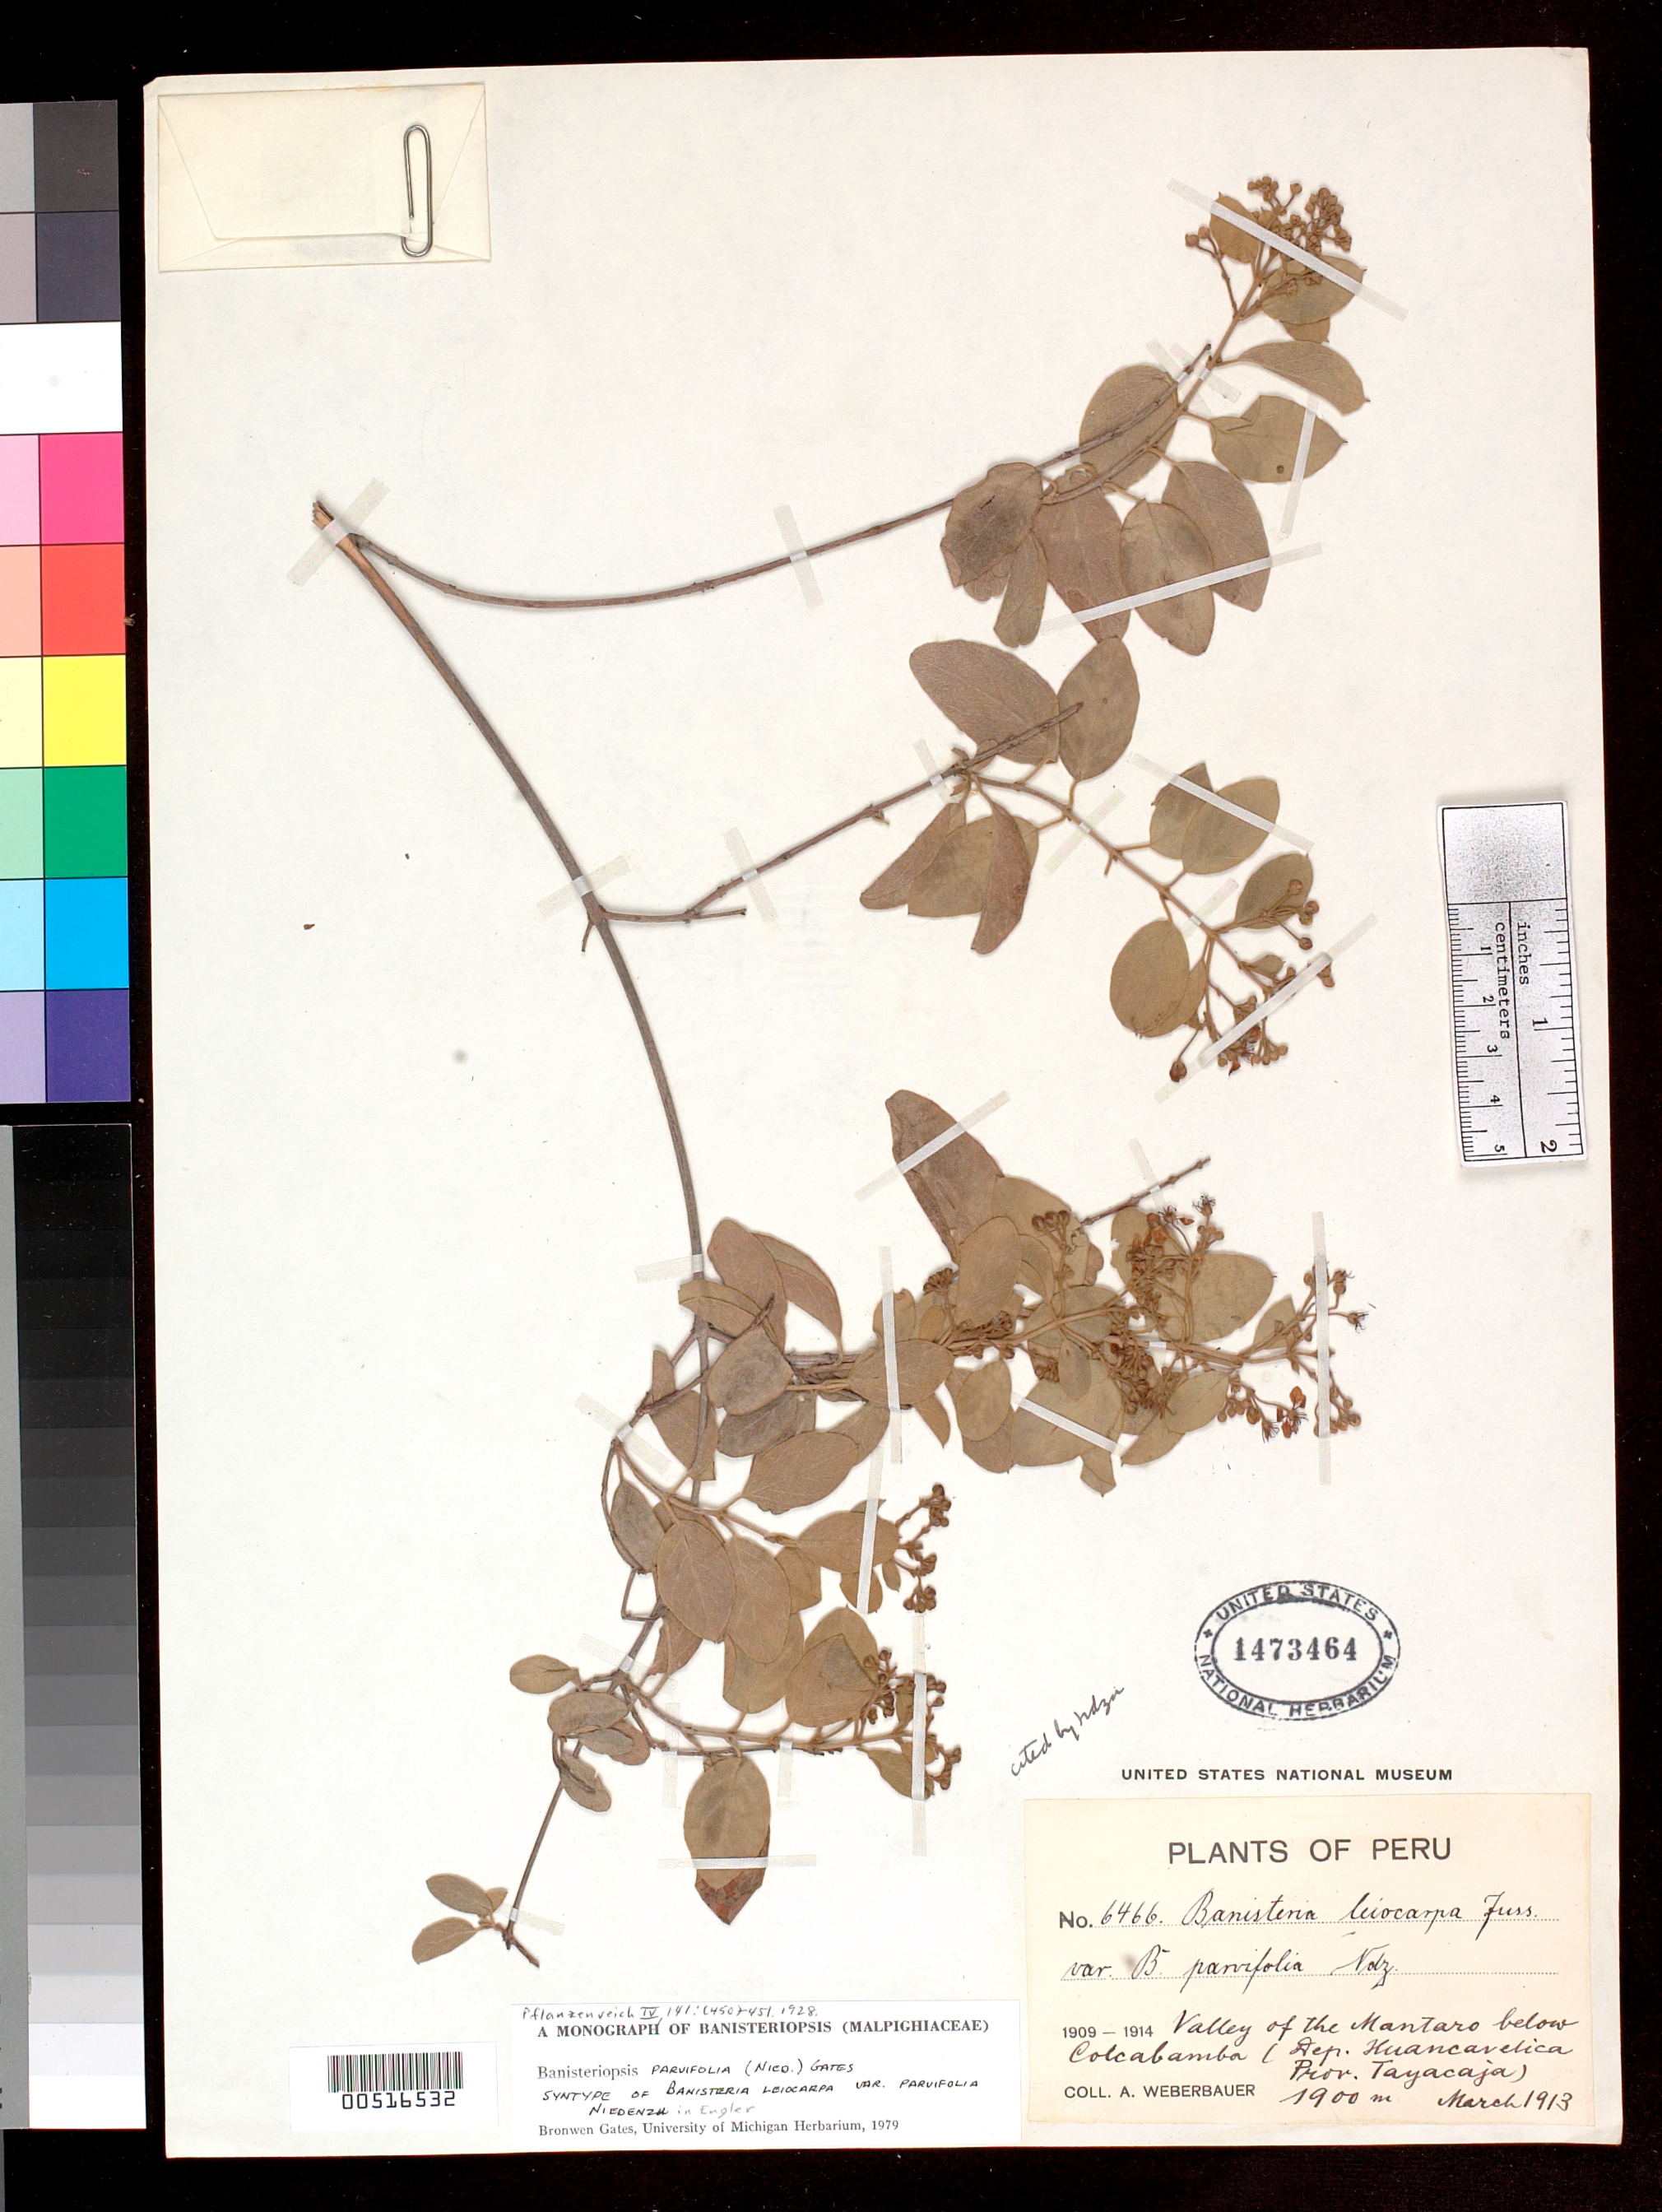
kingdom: Plantae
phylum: Tracheophyta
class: Magnoliopsida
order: Malpighiales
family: Malpighiaceae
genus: Banisteria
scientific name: Banisteria leiocarpa var. parvifolia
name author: Nied. in Engl.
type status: Syntype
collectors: A. Weberbauer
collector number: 6466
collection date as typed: Mar 1913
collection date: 1913-03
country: Peru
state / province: Huancavelica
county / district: Tayacaja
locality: Valley of Mantaro below Colcabamba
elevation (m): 1900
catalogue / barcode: US 1473464